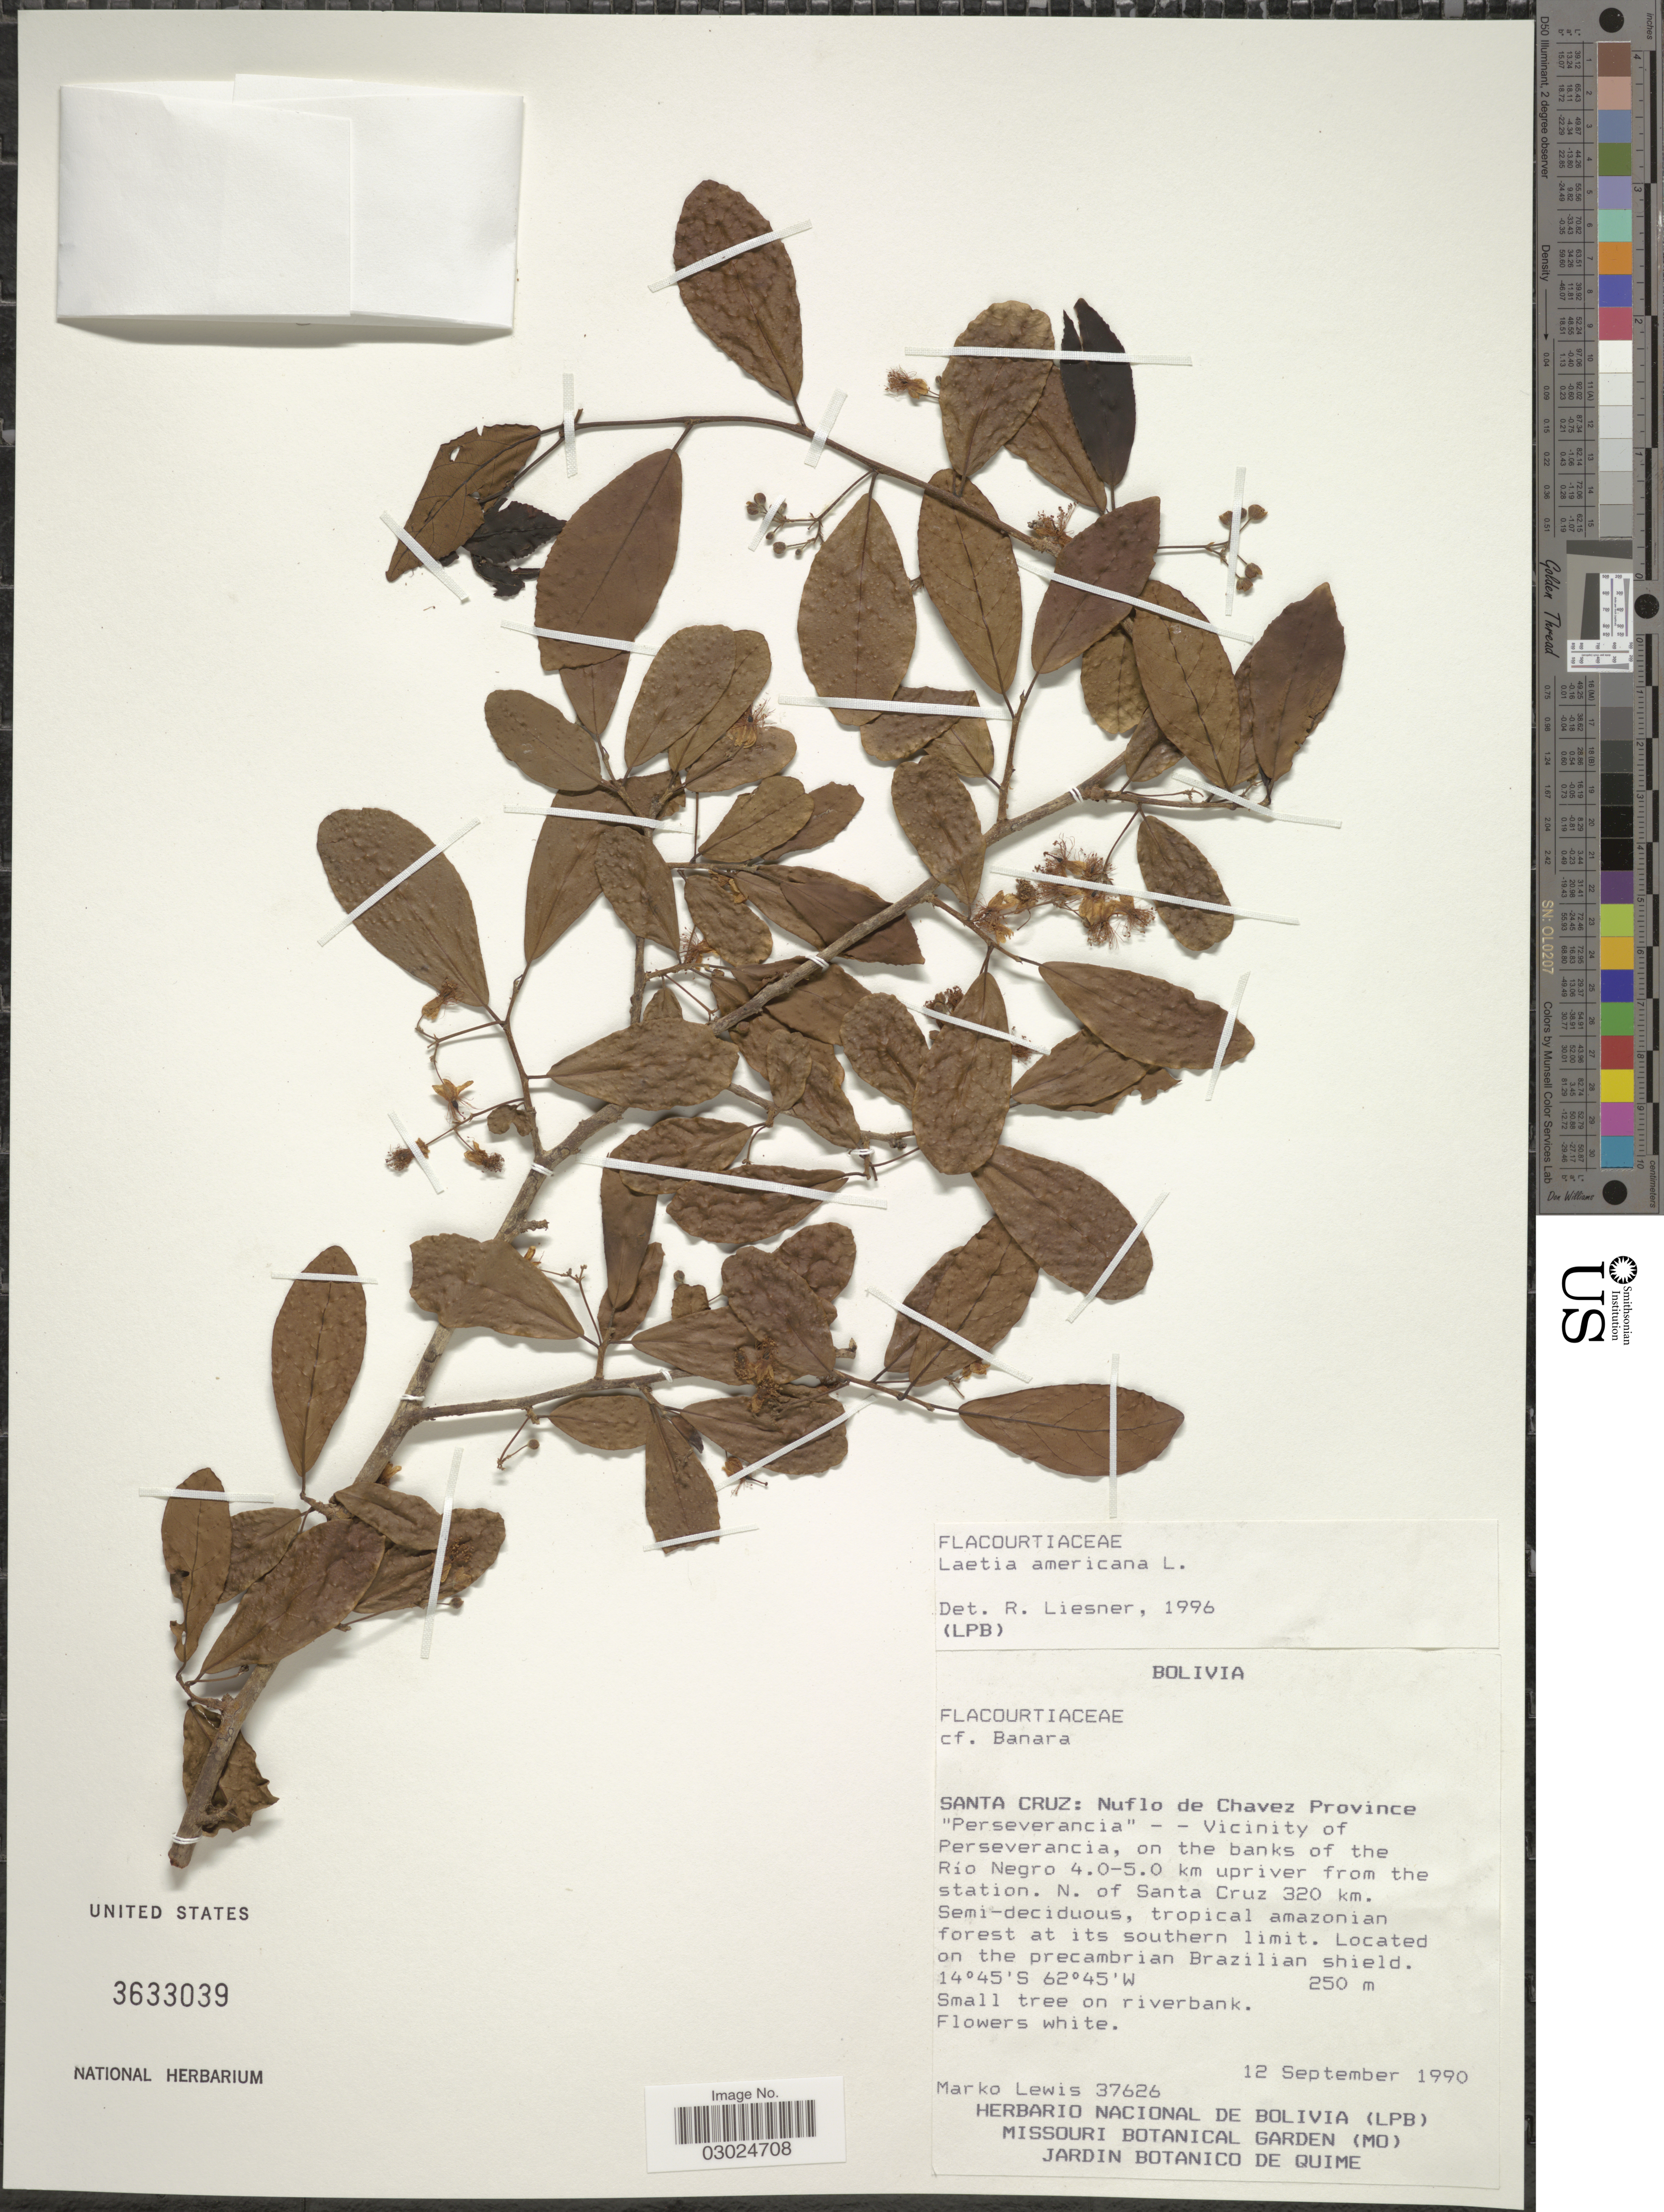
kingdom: Plantae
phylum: Tracheophyta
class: Magnoliopsida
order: Malpighiales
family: Salicaceae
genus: Laetia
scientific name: Laetia americana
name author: L.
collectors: M. A. Lewis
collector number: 37626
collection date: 1990-09-12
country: Bolivia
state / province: Santa Cruz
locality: Nuflo de Chavez Province, "Perseverancia" - - Vicinity of Perseverancia, on the banks of the Río Negro 4.0-5.0 km upriver from the station. N. of Santa Cruz 320 km.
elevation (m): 250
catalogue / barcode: US 3633039